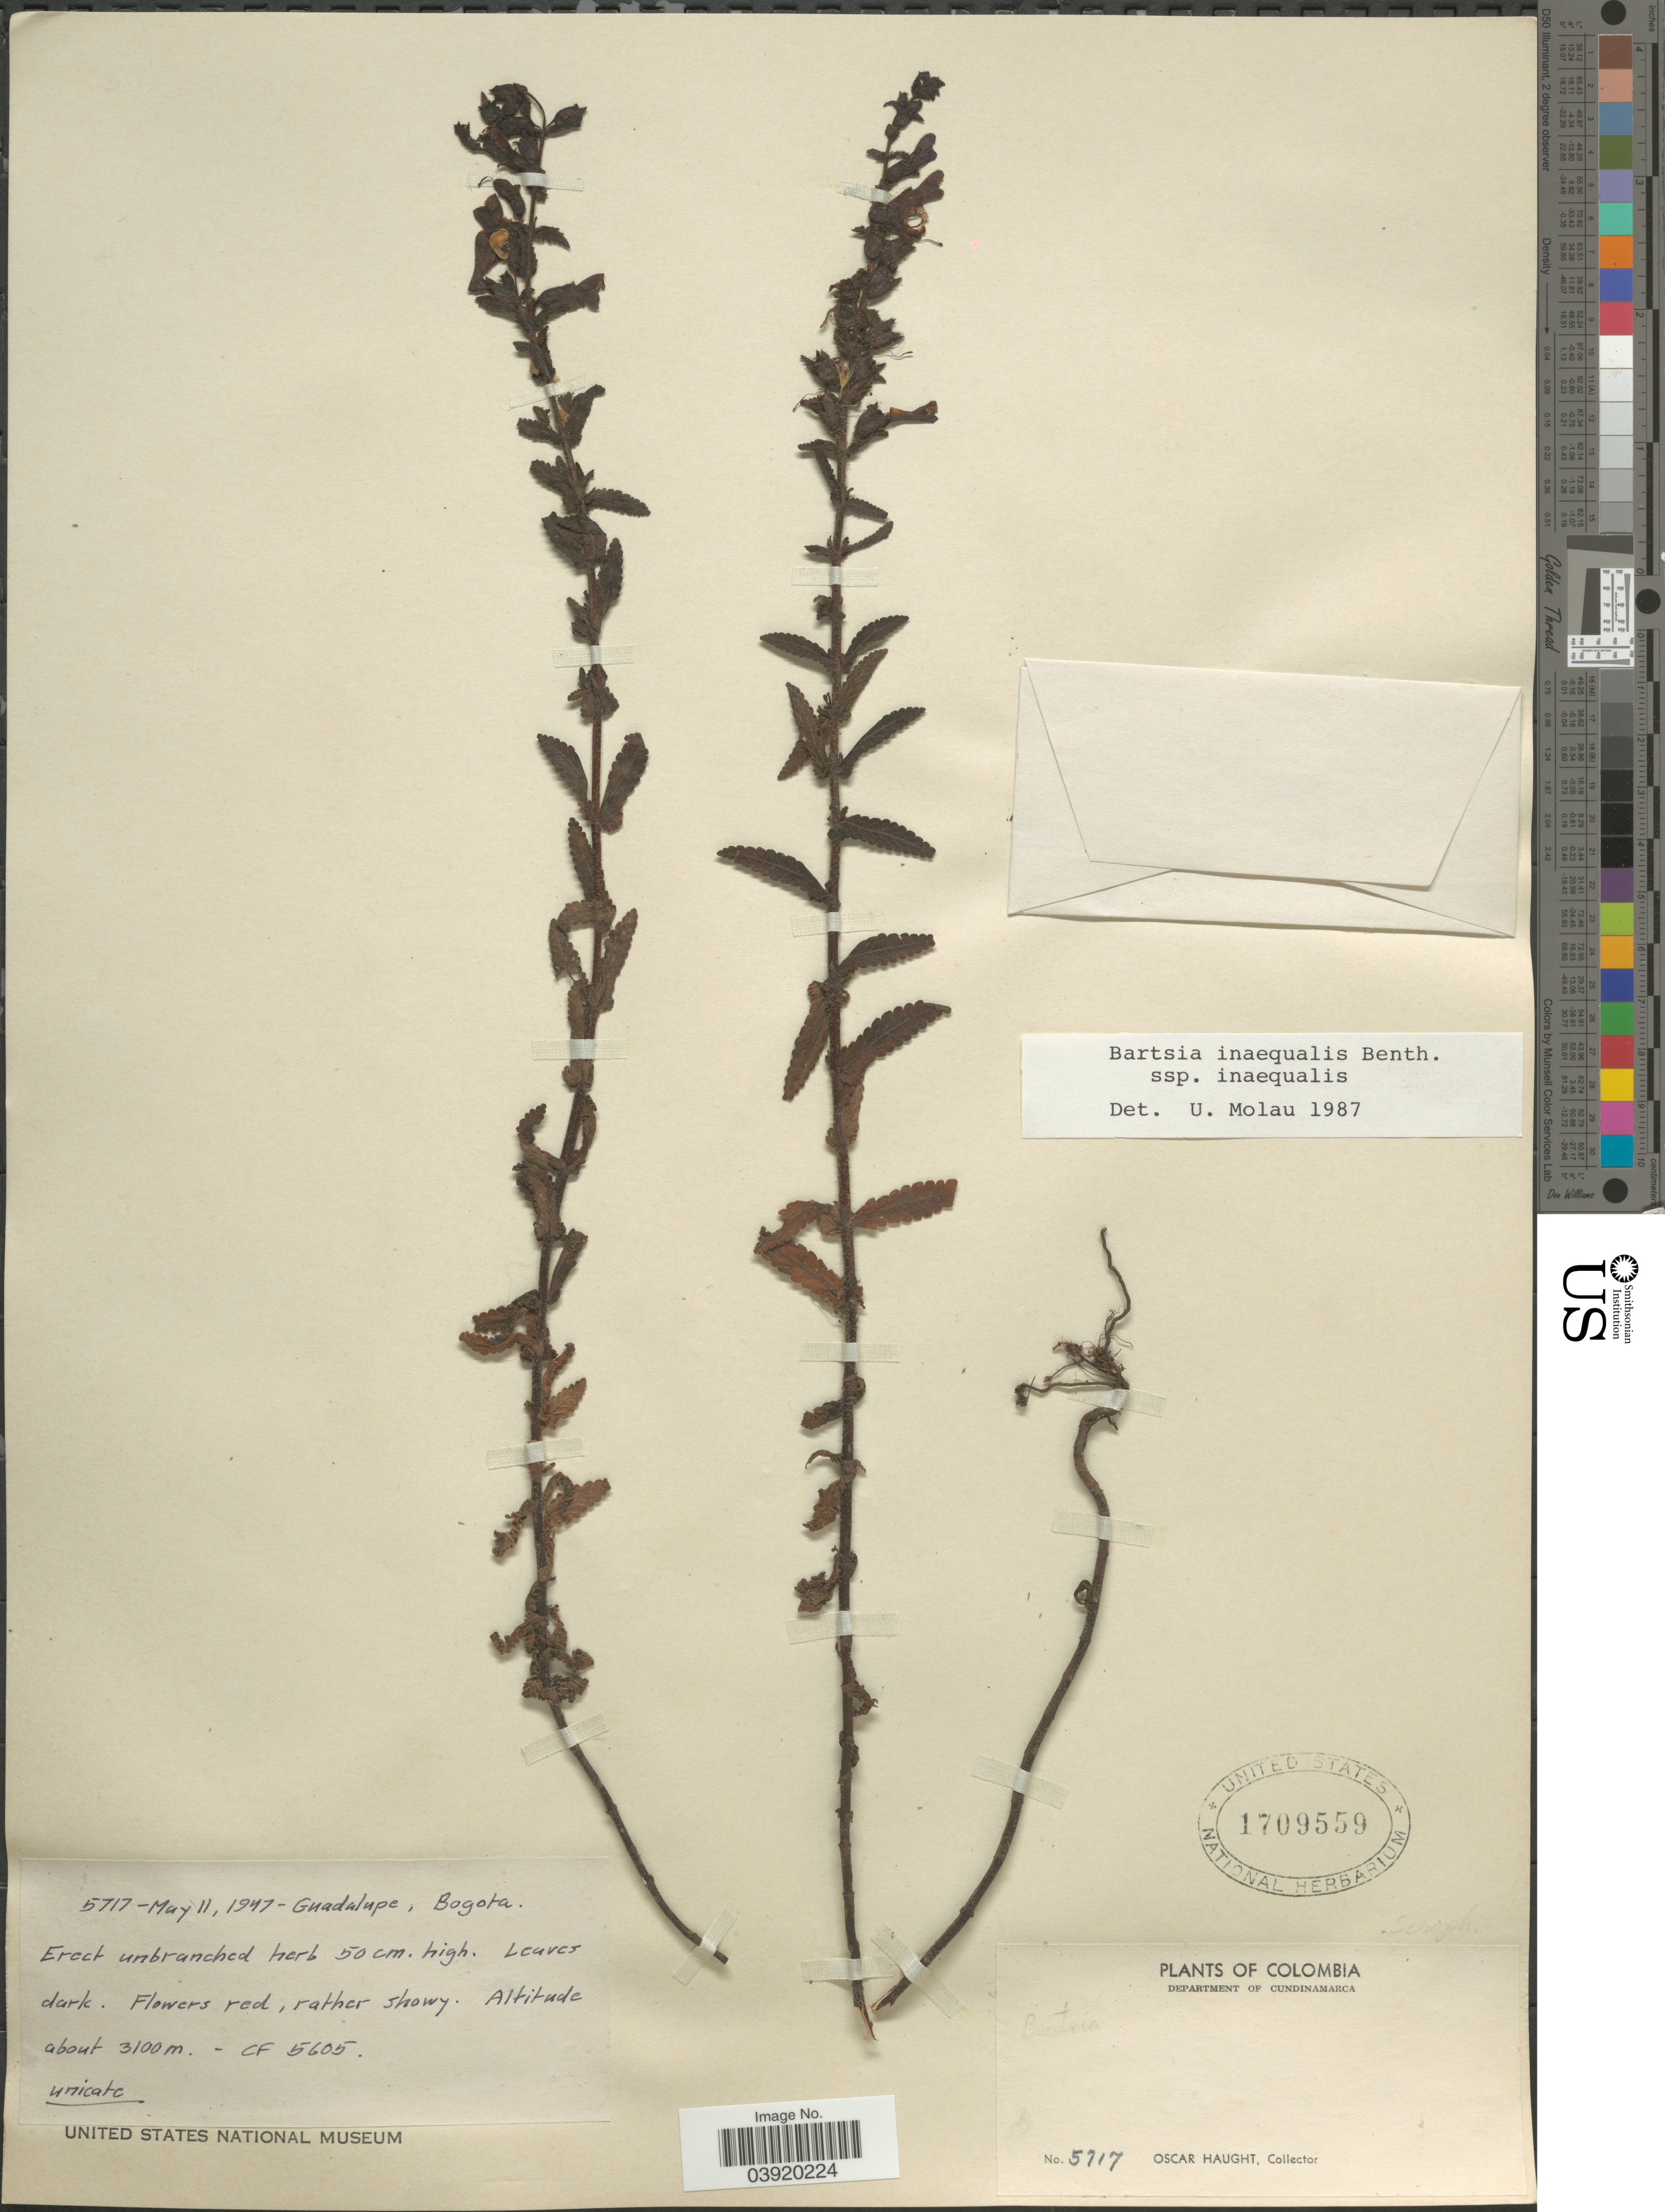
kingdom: Plantae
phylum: Tracheophyta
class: Magnoliopsida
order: Lamiales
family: Orobanchaceae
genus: Bartsia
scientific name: Bartsia inaequalis subsp. inaequalis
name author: Benth.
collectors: O. L. Haught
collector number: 5717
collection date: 1947-05-11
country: Colombia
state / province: Cundinamarca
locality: Guadalupe, Bogota. Department of Cundinamarca.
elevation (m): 3100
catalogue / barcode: US 1709559